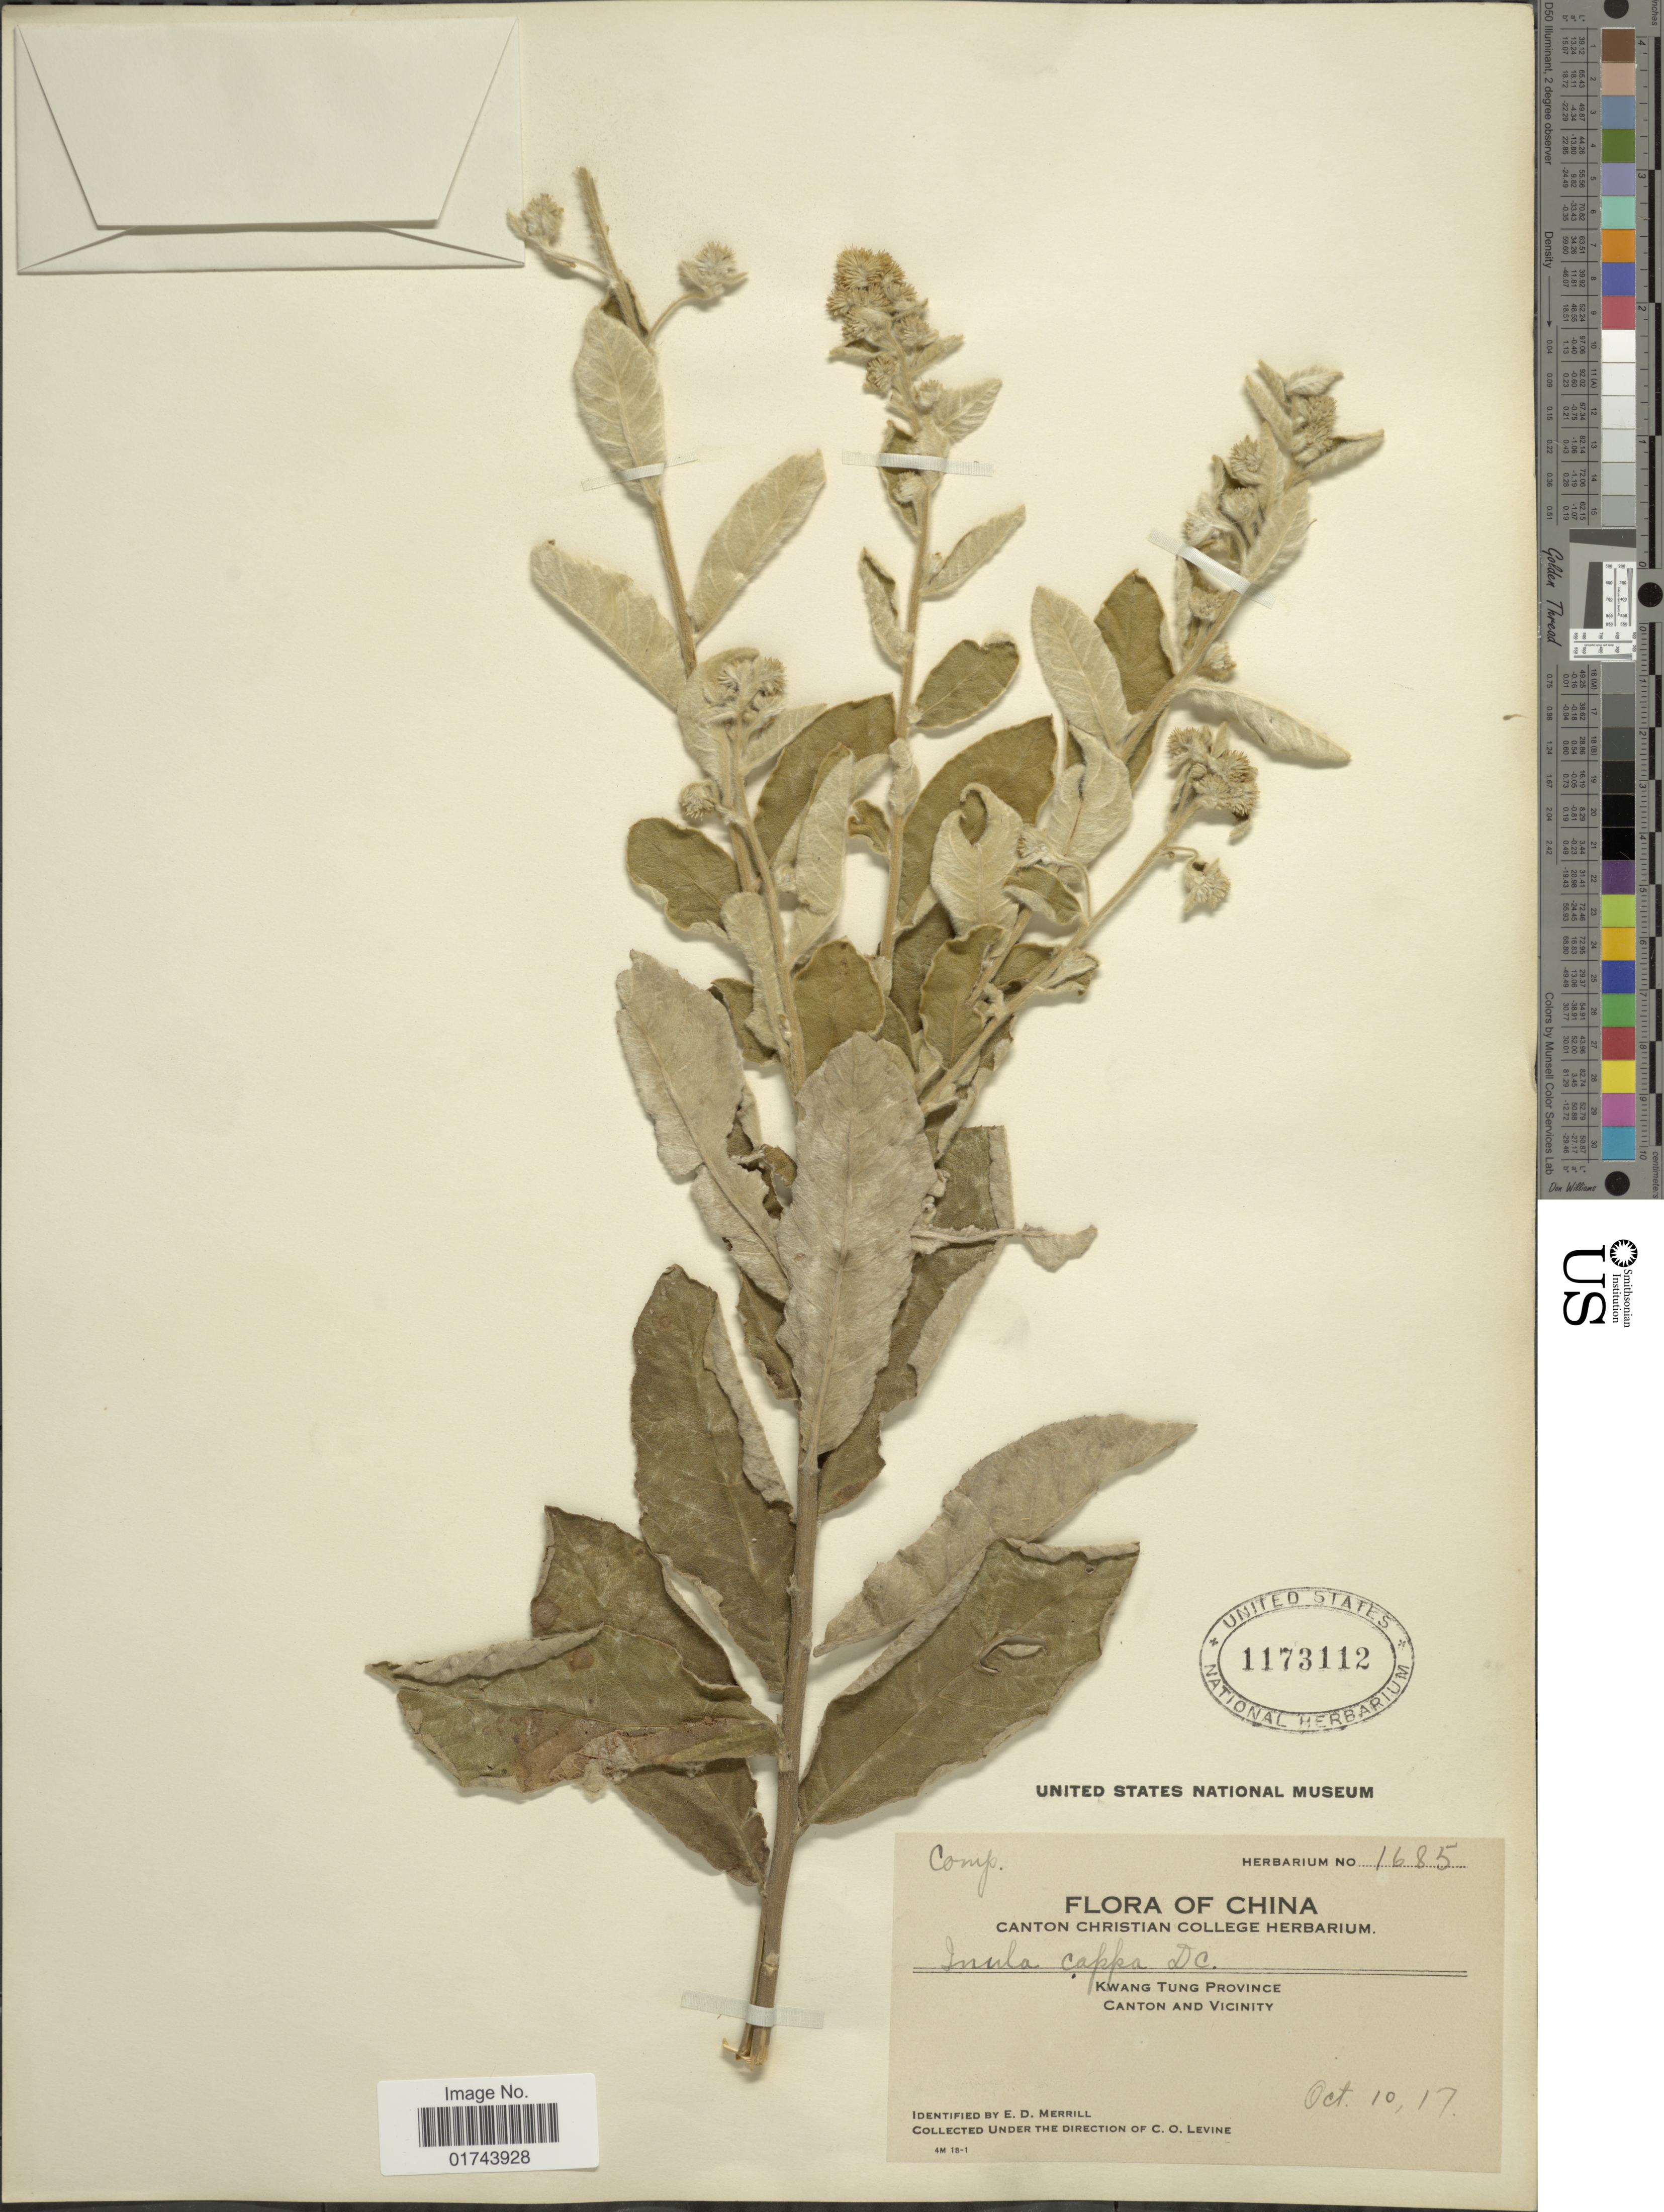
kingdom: Plantae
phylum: Tracheophyta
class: Magnoliopsida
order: Asterales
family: Asteraceae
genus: Inula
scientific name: Inula cappa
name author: (Buch.-Ham. ex D. Don) DC.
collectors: C. O. Levine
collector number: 1685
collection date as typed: Transcribed d/m/y: 10/10/17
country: China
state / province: Guangdong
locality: Kwang Tung Province, Canton and Vicinity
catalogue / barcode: US 1173112